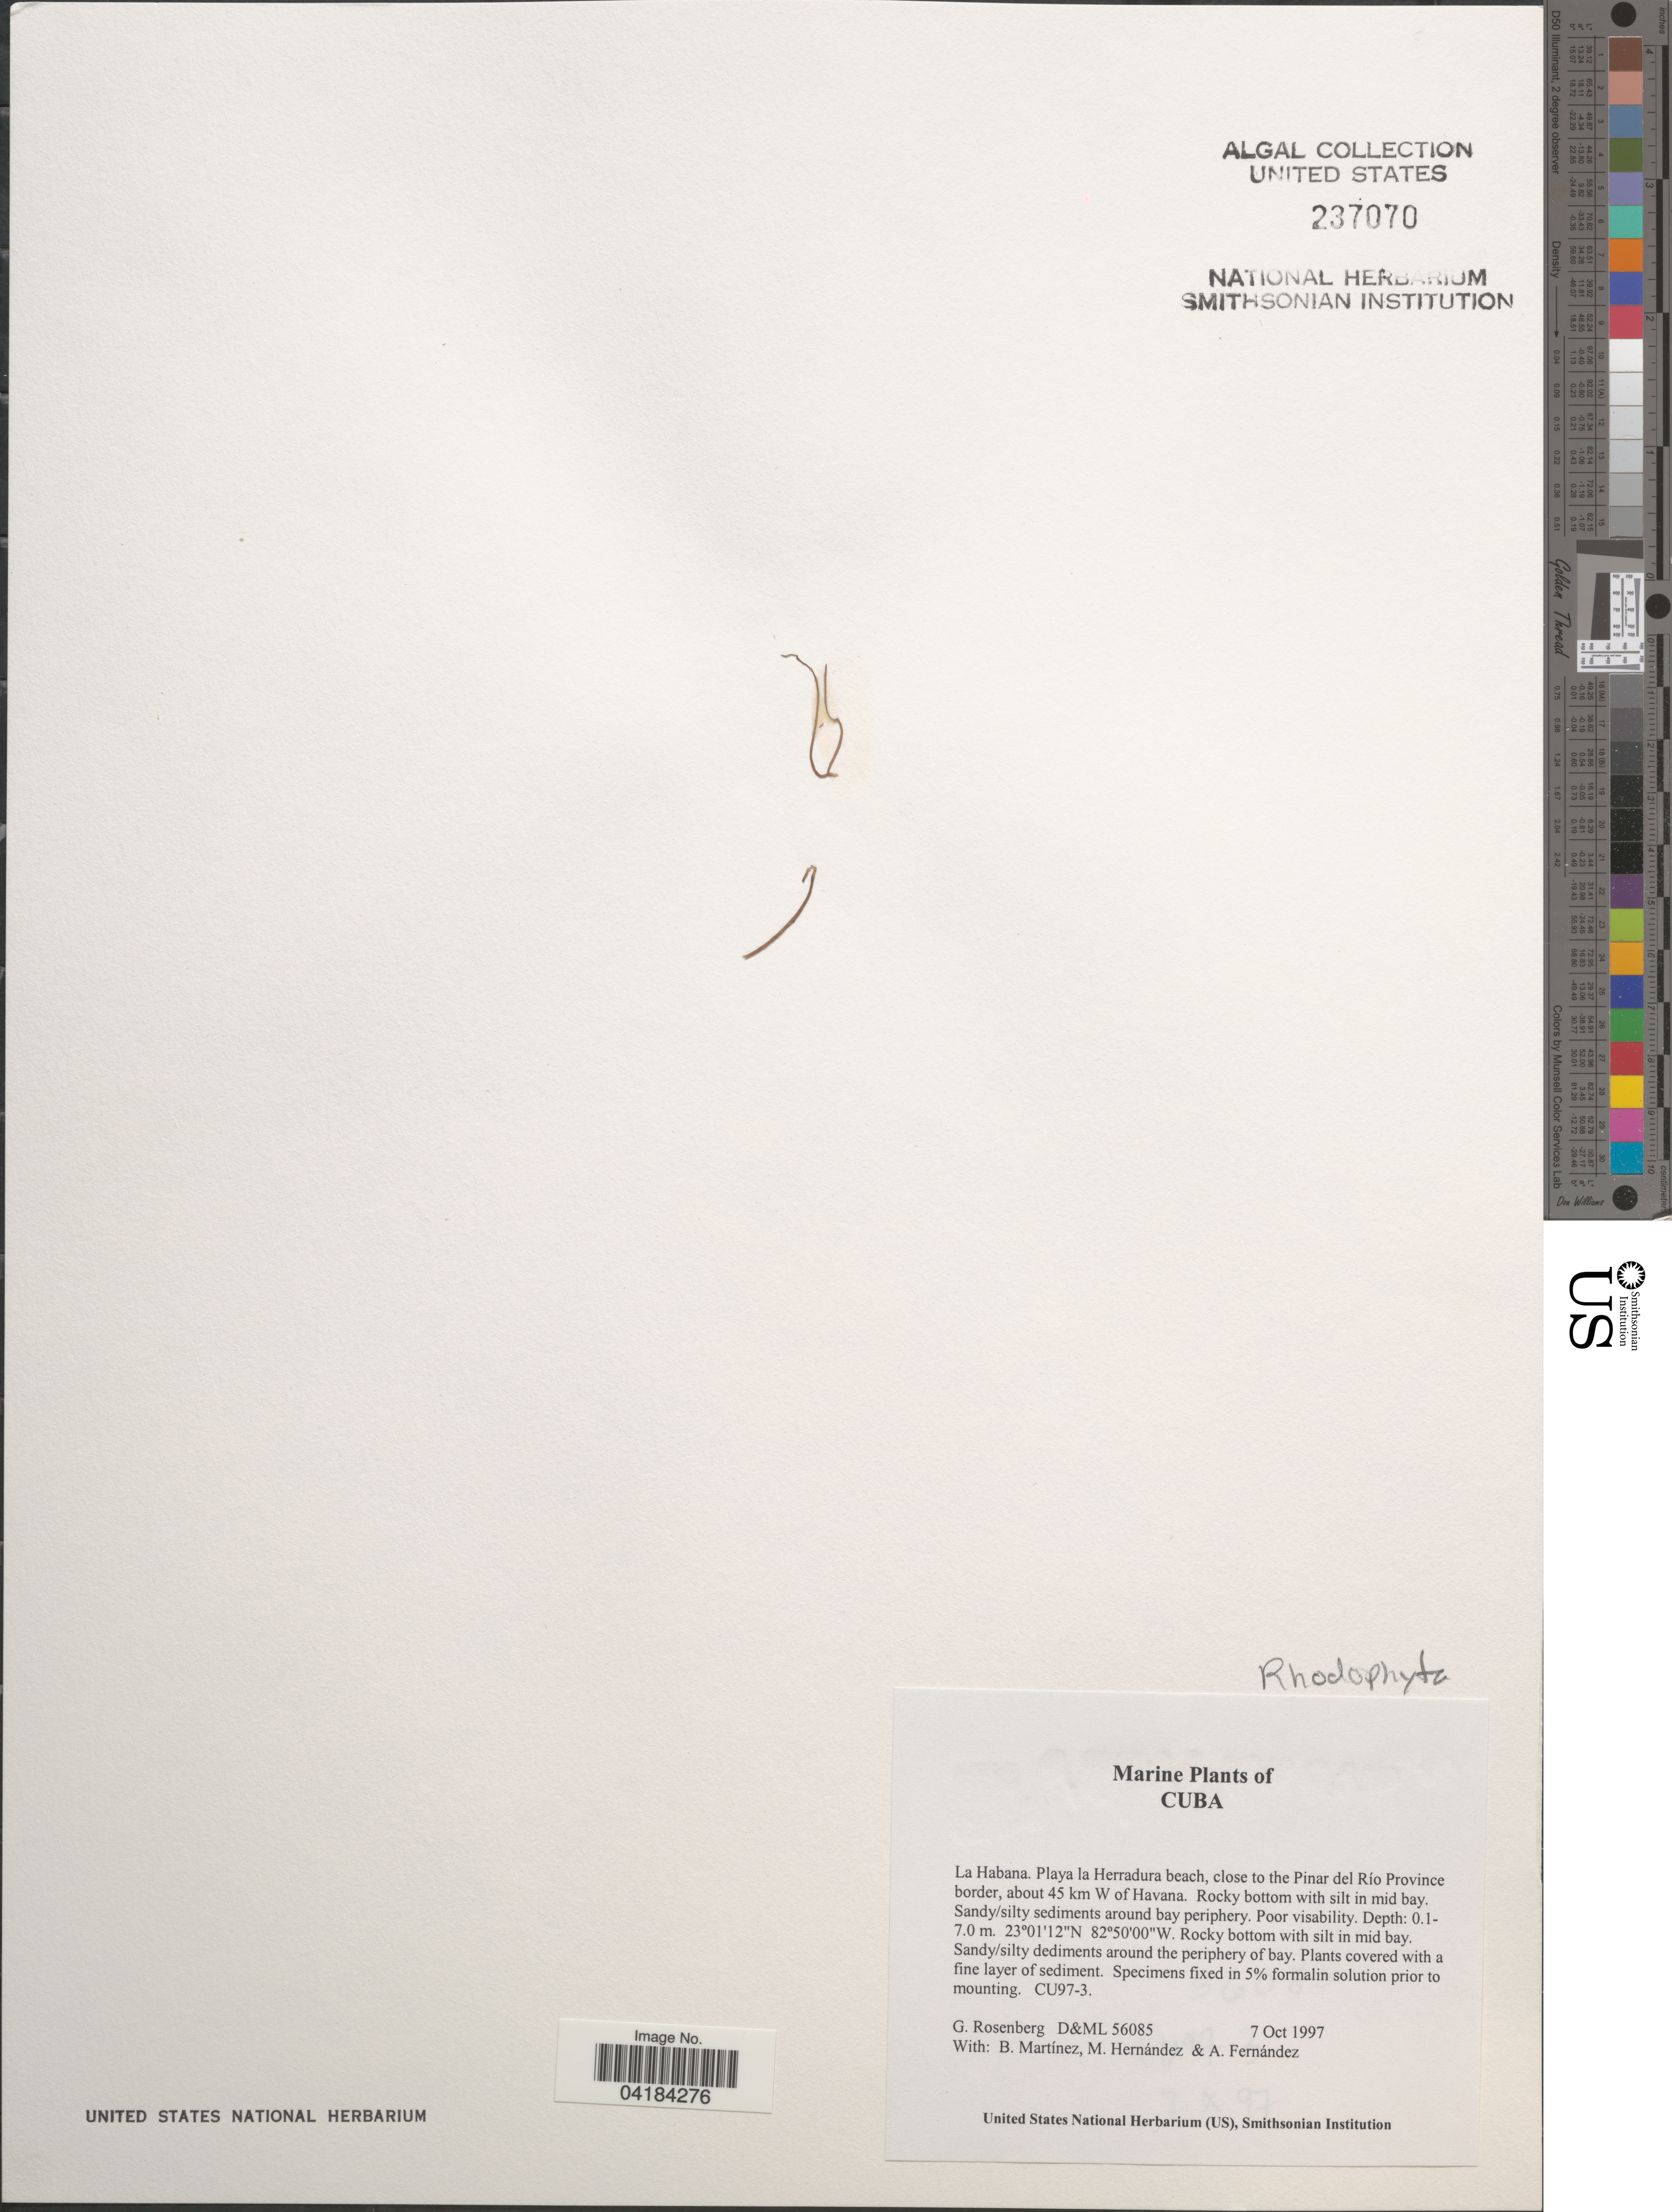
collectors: G. Rosenberg, B. Martinez, M. Hernandez & A. Fernández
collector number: D&ML56085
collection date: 1997-10-07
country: Cuba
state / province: La Habana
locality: Playa la Herradura beach, close to the Pinar del Río Province border, about 45 km W of Havana. CU97-3 [unsure placement]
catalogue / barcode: US 237070